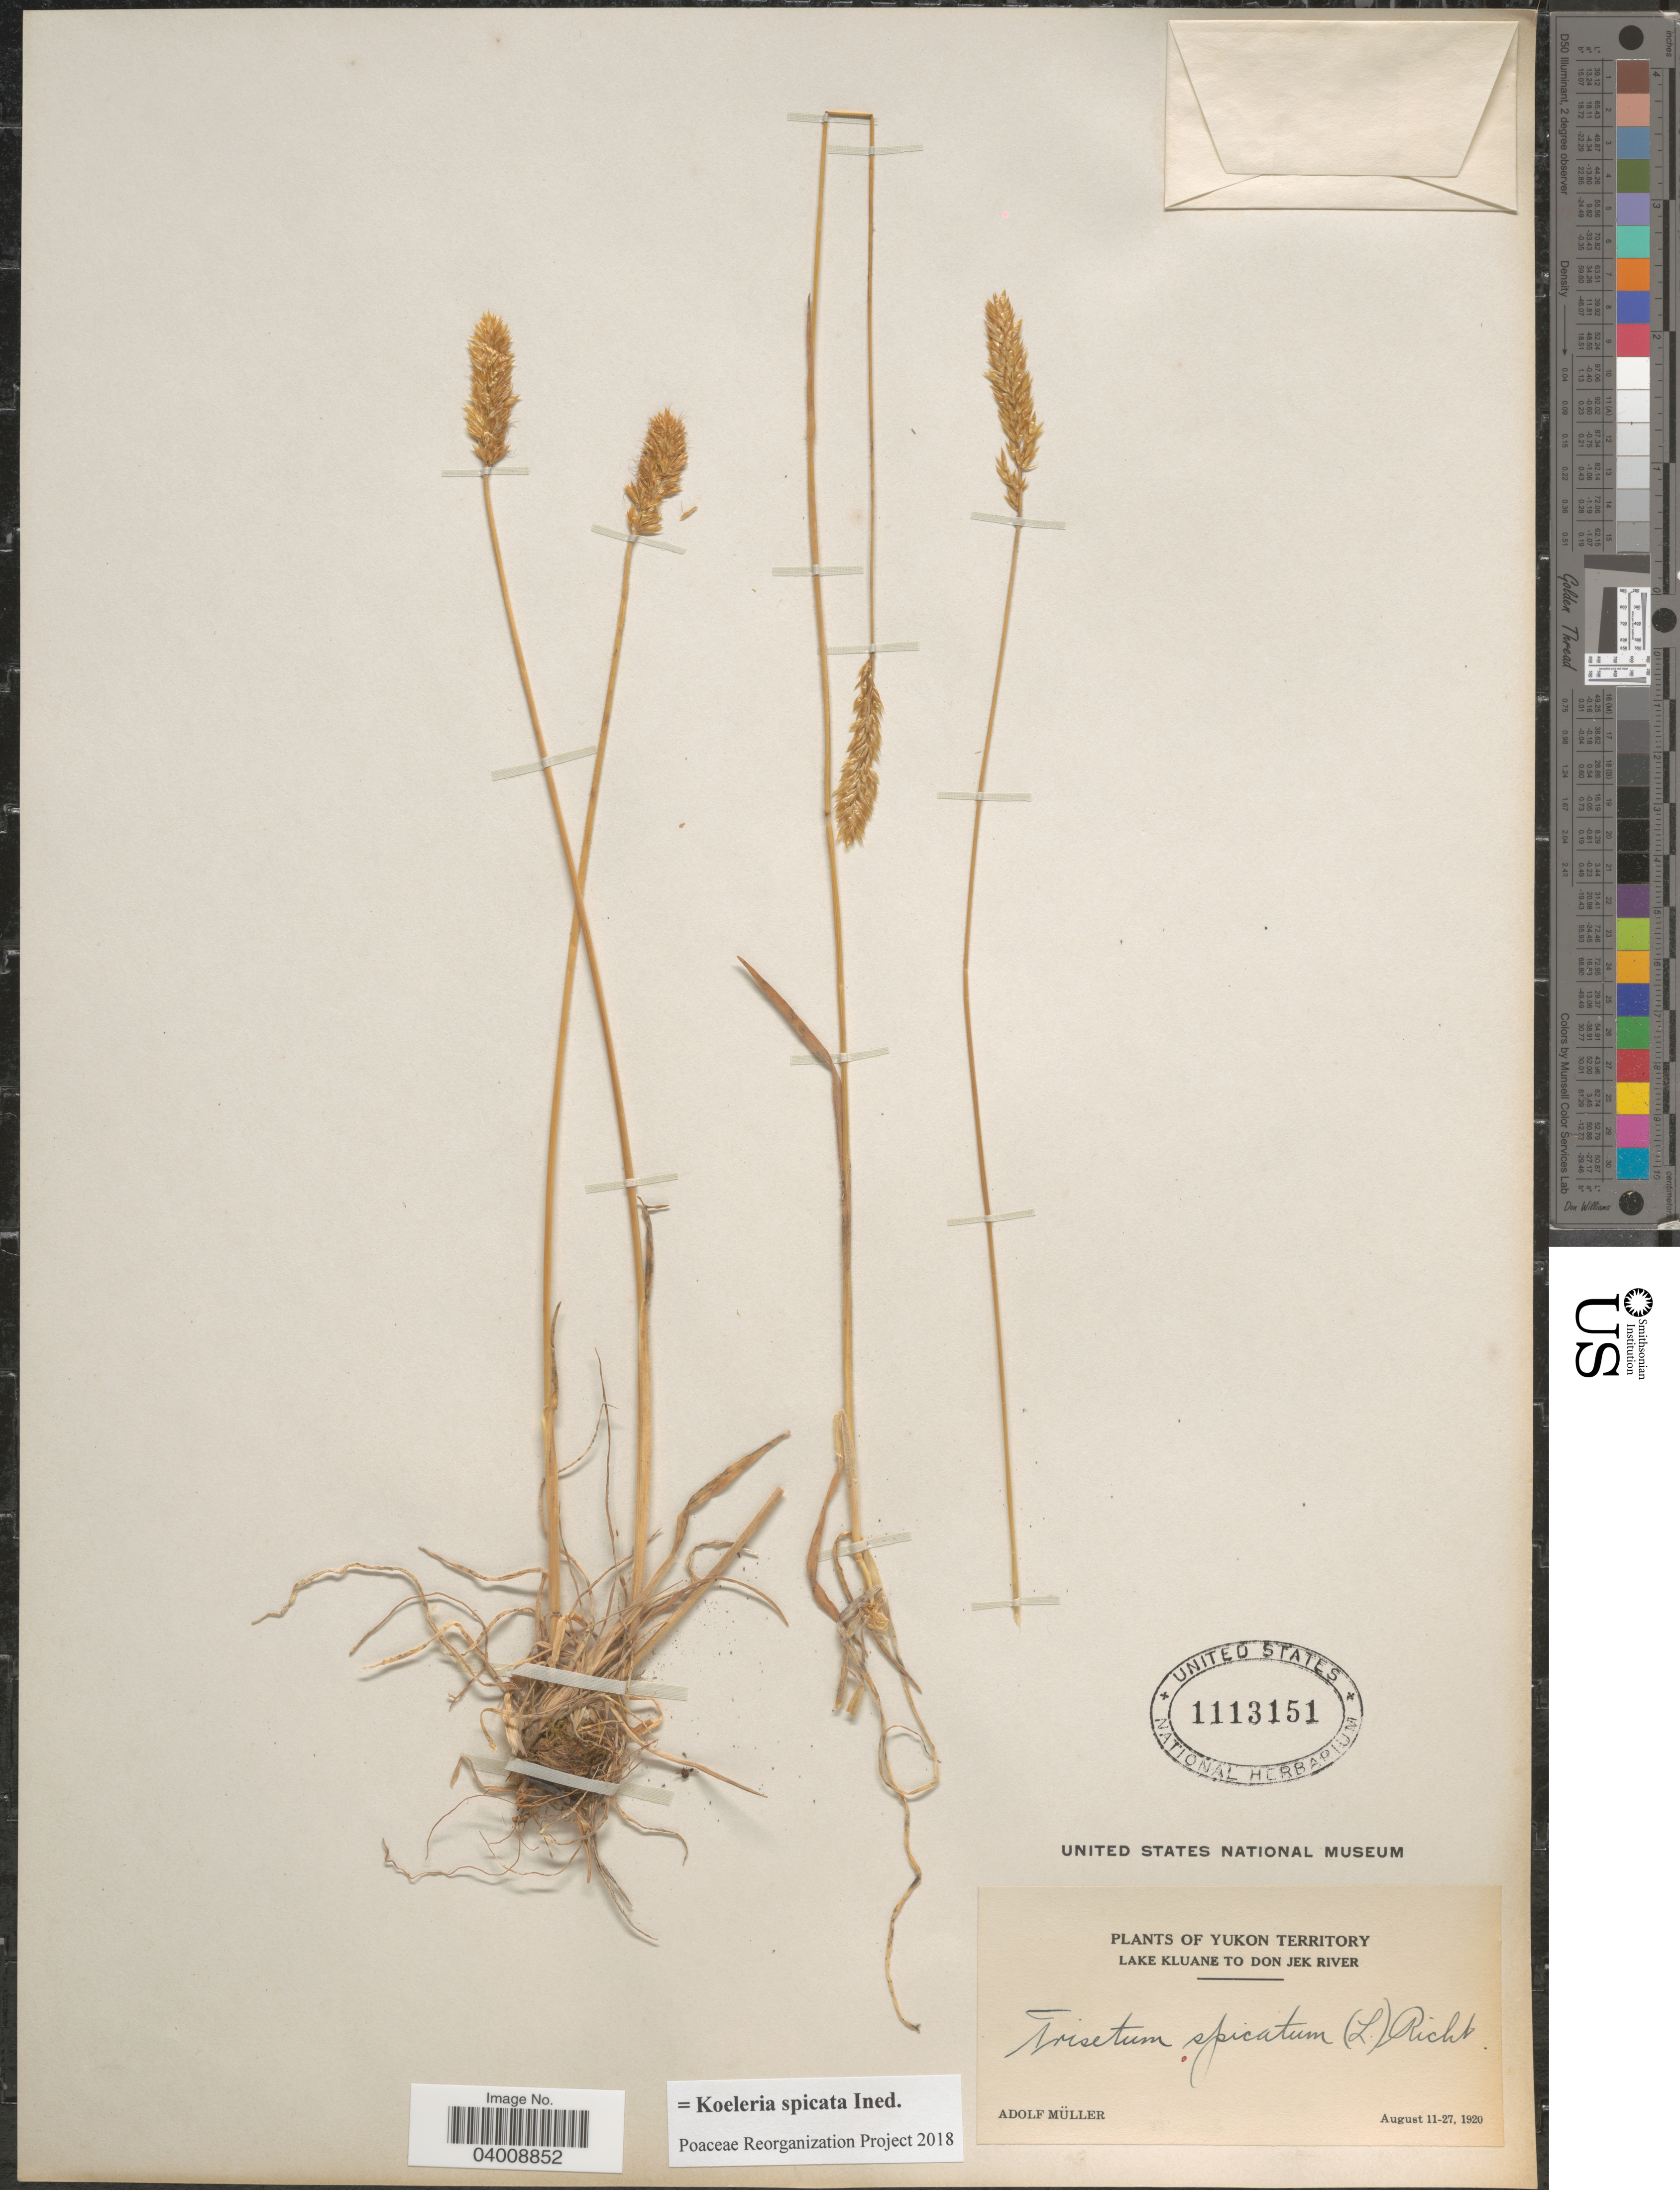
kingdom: Plantae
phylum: Tracheophyta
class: Liliopsida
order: Poales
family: Poaceae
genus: Koeleria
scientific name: Koeleria spicata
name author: (L.) Barberá et al.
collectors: A. Muller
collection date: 1920-08-11/1920-08-27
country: Canada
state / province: Yukon Territory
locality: Lake Kluane to Don Jek River.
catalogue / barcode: US 1113151